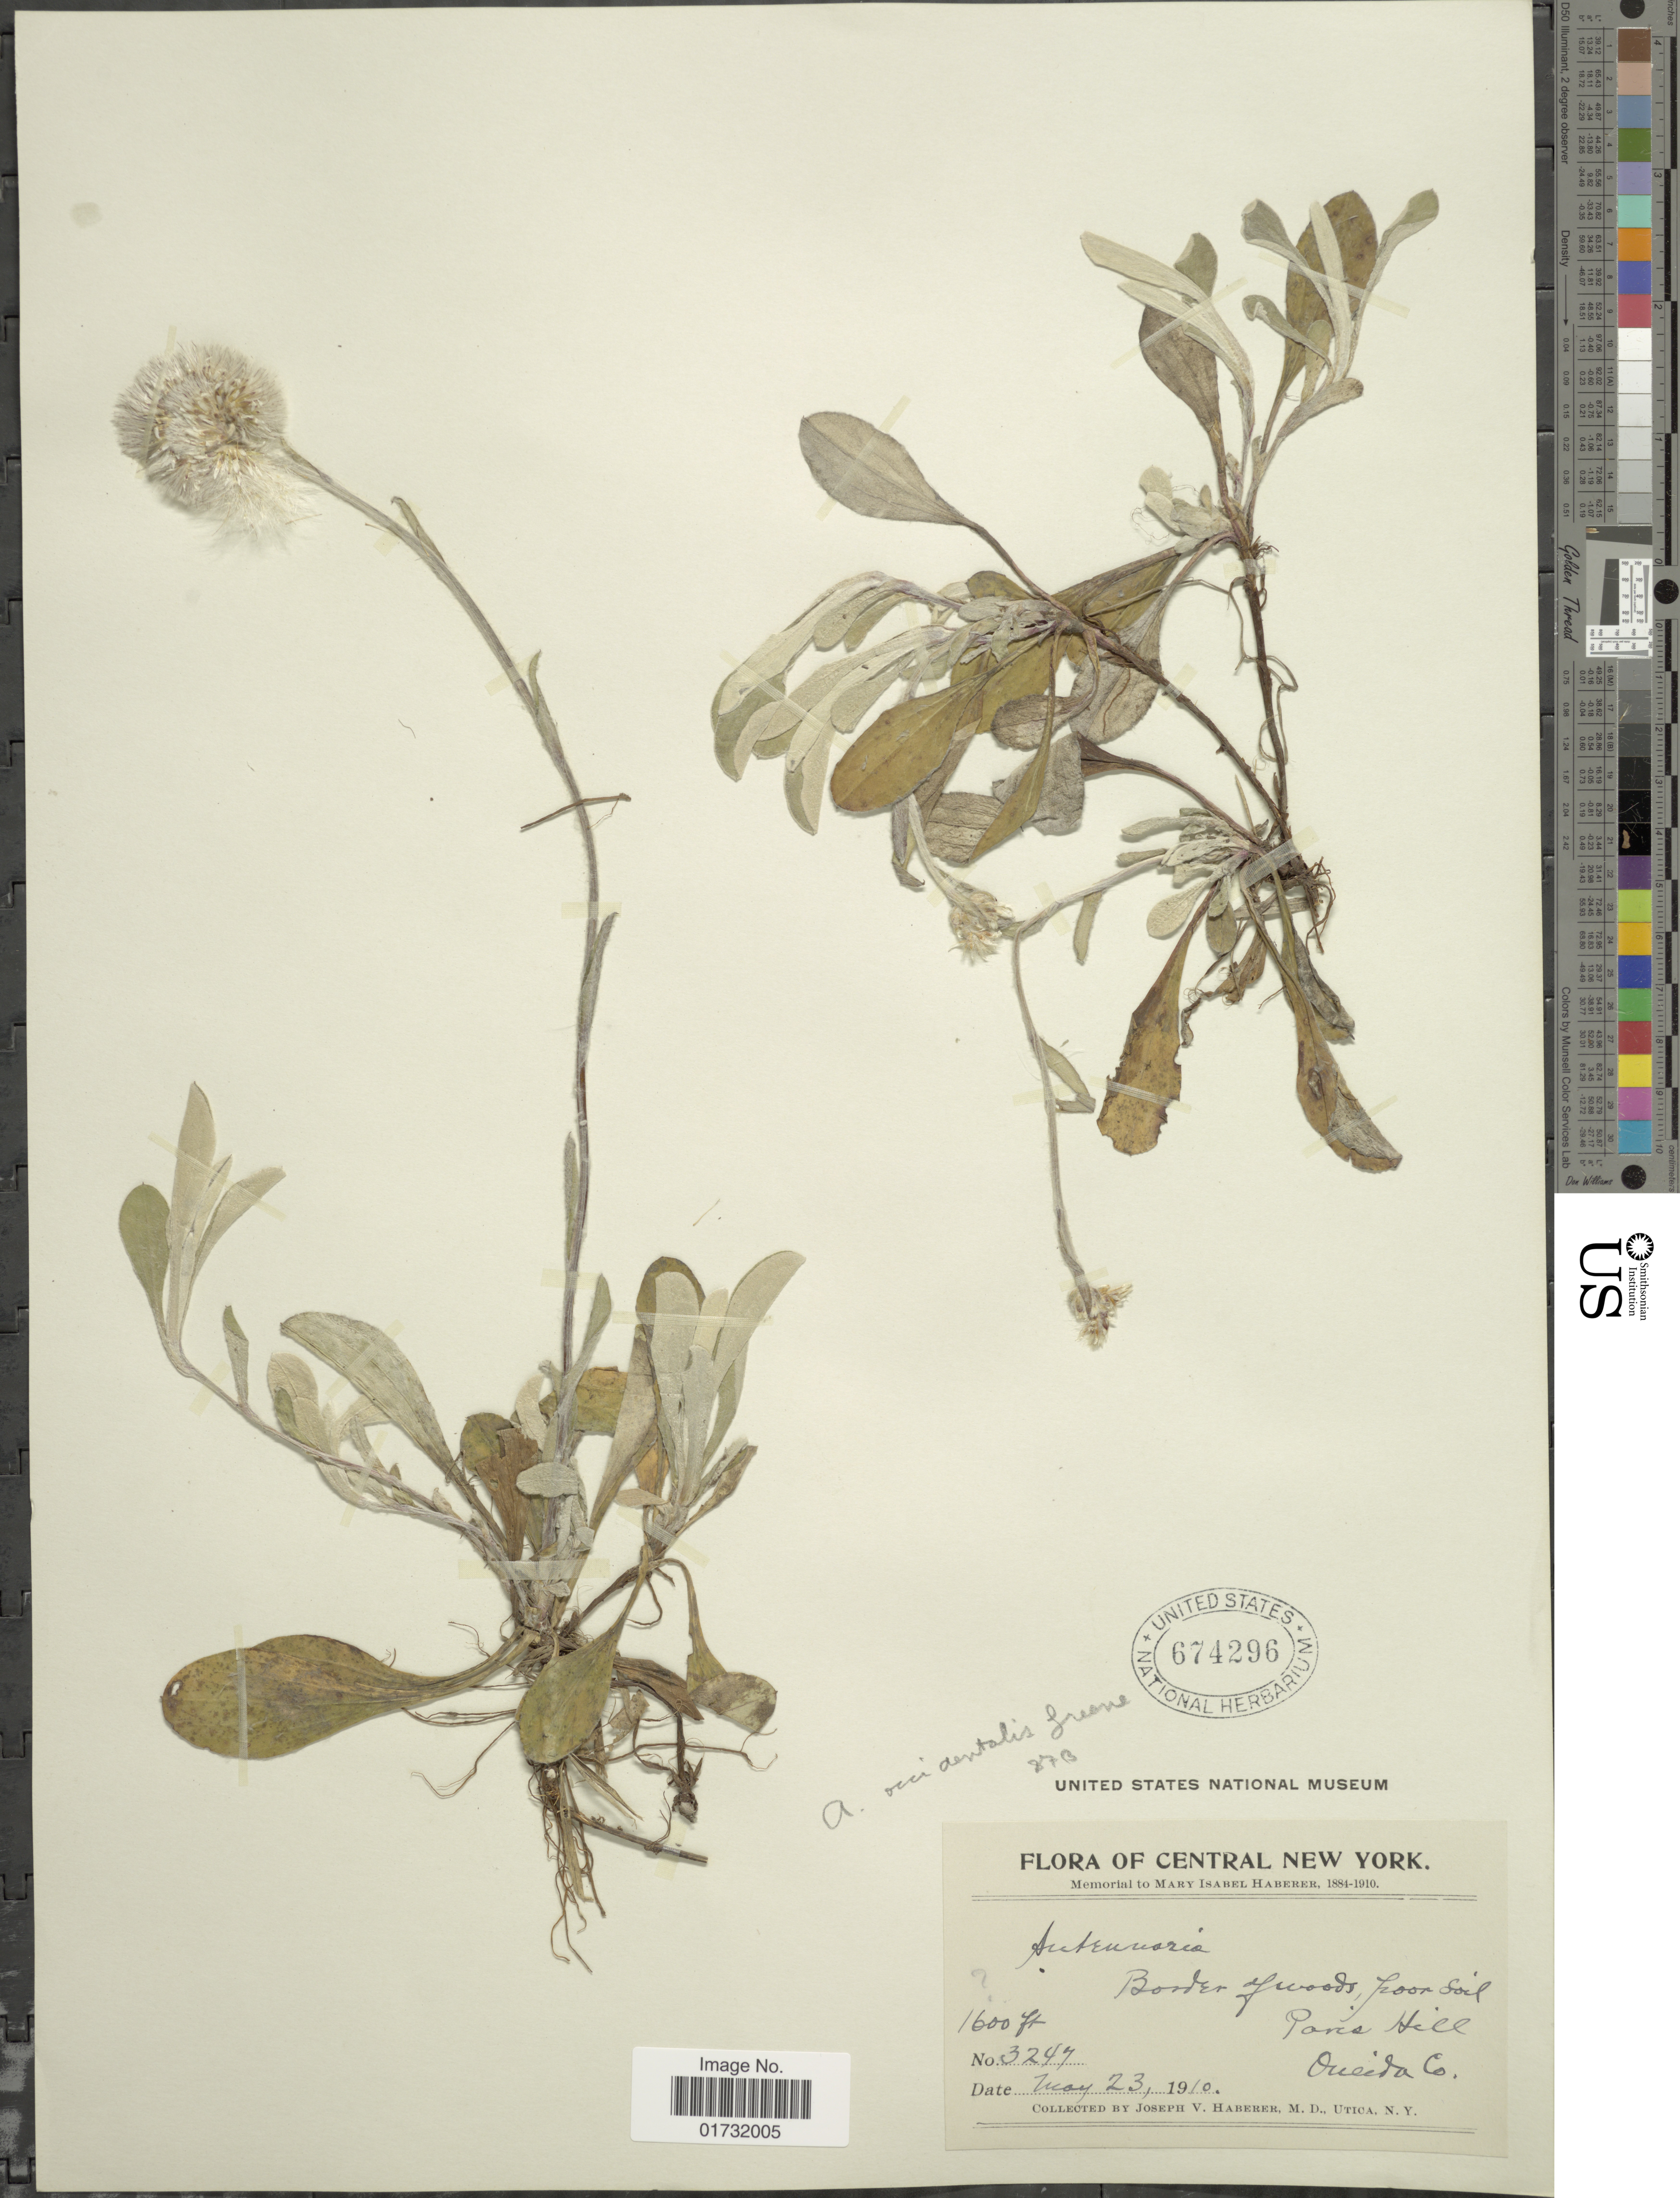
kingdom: Plantae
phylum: Tracheophyta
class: Magnoliopsida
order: Asterales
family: Asteraceae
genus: Antennaria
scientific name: Antennaria occidentalis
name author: Greene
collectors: J. V. Haberer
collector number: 3247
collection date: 1910-05-23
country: United States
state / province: New York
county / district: Oneida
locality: Central New York. Paris Hill. Oneida Co.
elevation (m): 488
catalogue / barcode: US 674296